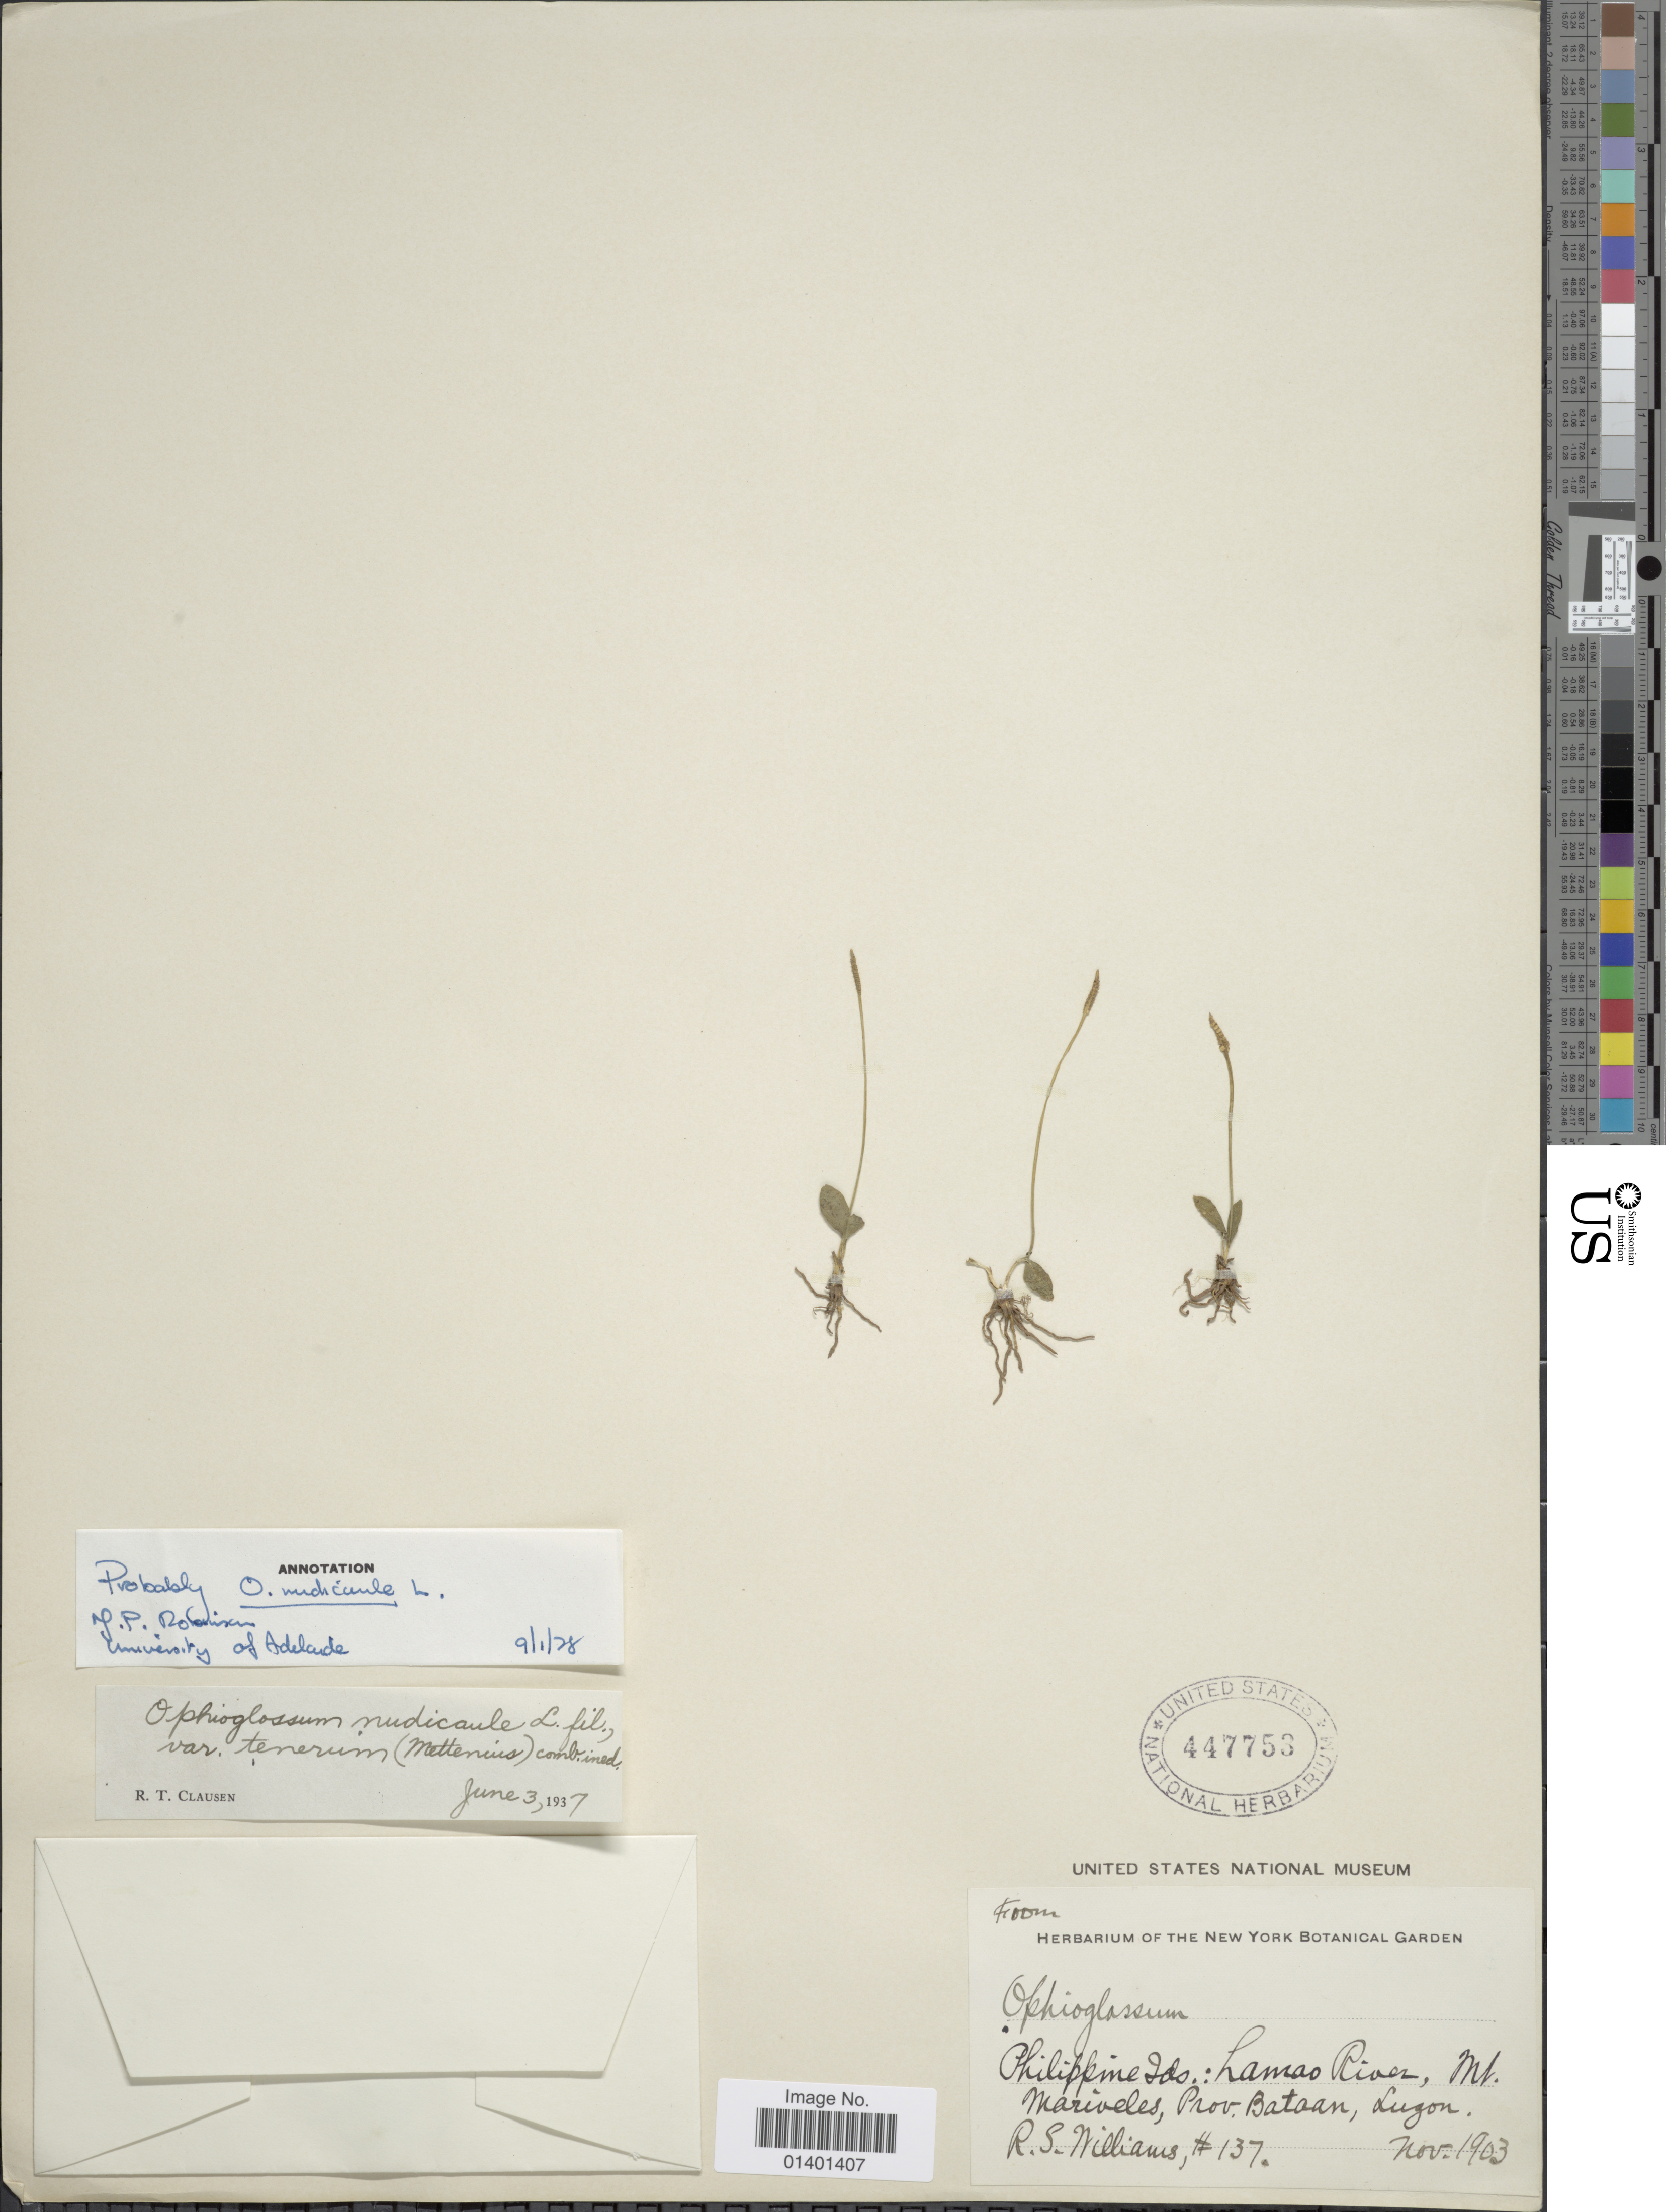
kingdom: Plantae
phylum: Tracheophyta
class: Polypodiopsida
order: Ophioglossales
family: Ophioglossaceae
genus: Ophioglossum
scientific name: Ophioglossum nudicaule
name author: L. f.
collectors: R. S. Williams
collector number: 137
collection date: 1903-11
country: Philippines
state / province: Central Luzon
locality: Lamao River, Mt. Mariveles, Prov. Bataan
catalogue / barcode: US 447753